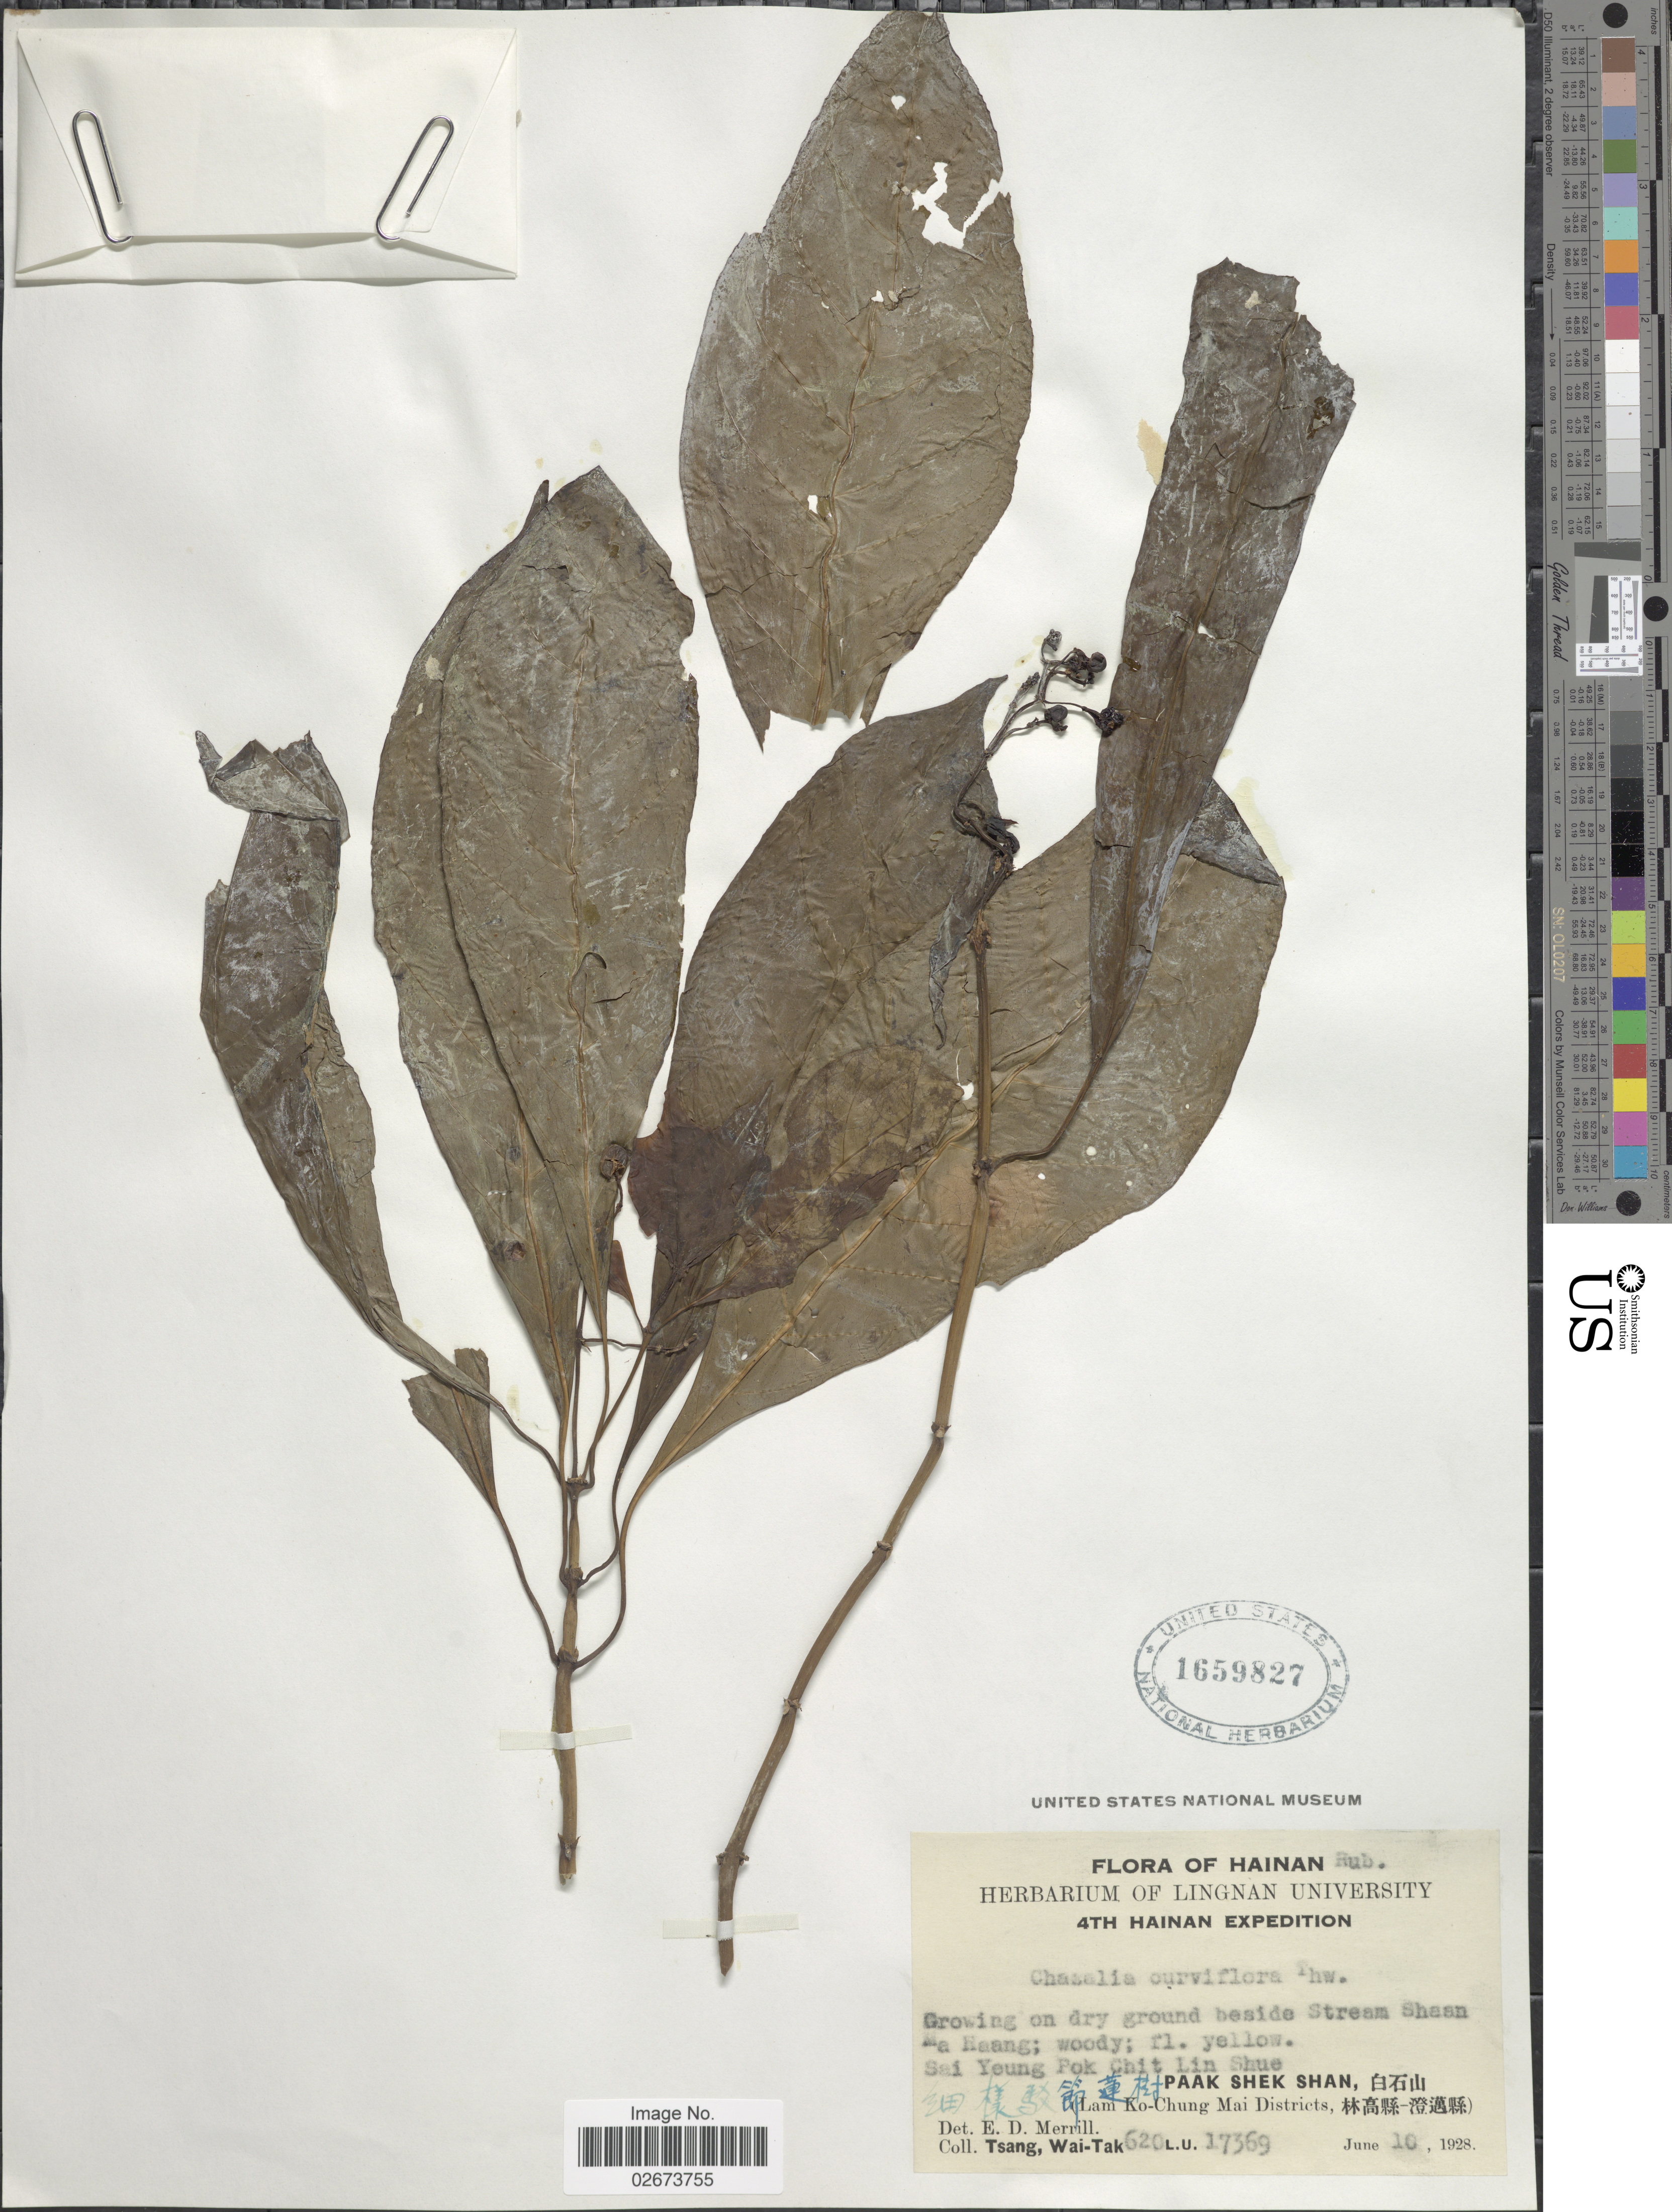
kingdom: Plantae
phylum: Tracheophyta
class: Magnoliopsida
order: Gentianales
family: Rubiaceae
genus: Chassalia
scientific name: Chassalia curviflora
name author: (Wall.) Thwaites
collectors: W. T. Tsang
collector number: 620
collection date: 1928-06-10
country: China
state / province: Hainan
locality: On dry ground beside Stream Shaan Ma Haang, Sai Yeung Pok Chit Lin Shue, Paak Shek Shan, Lam Ko-Chung Mai Districts.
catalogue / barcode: US 1659827